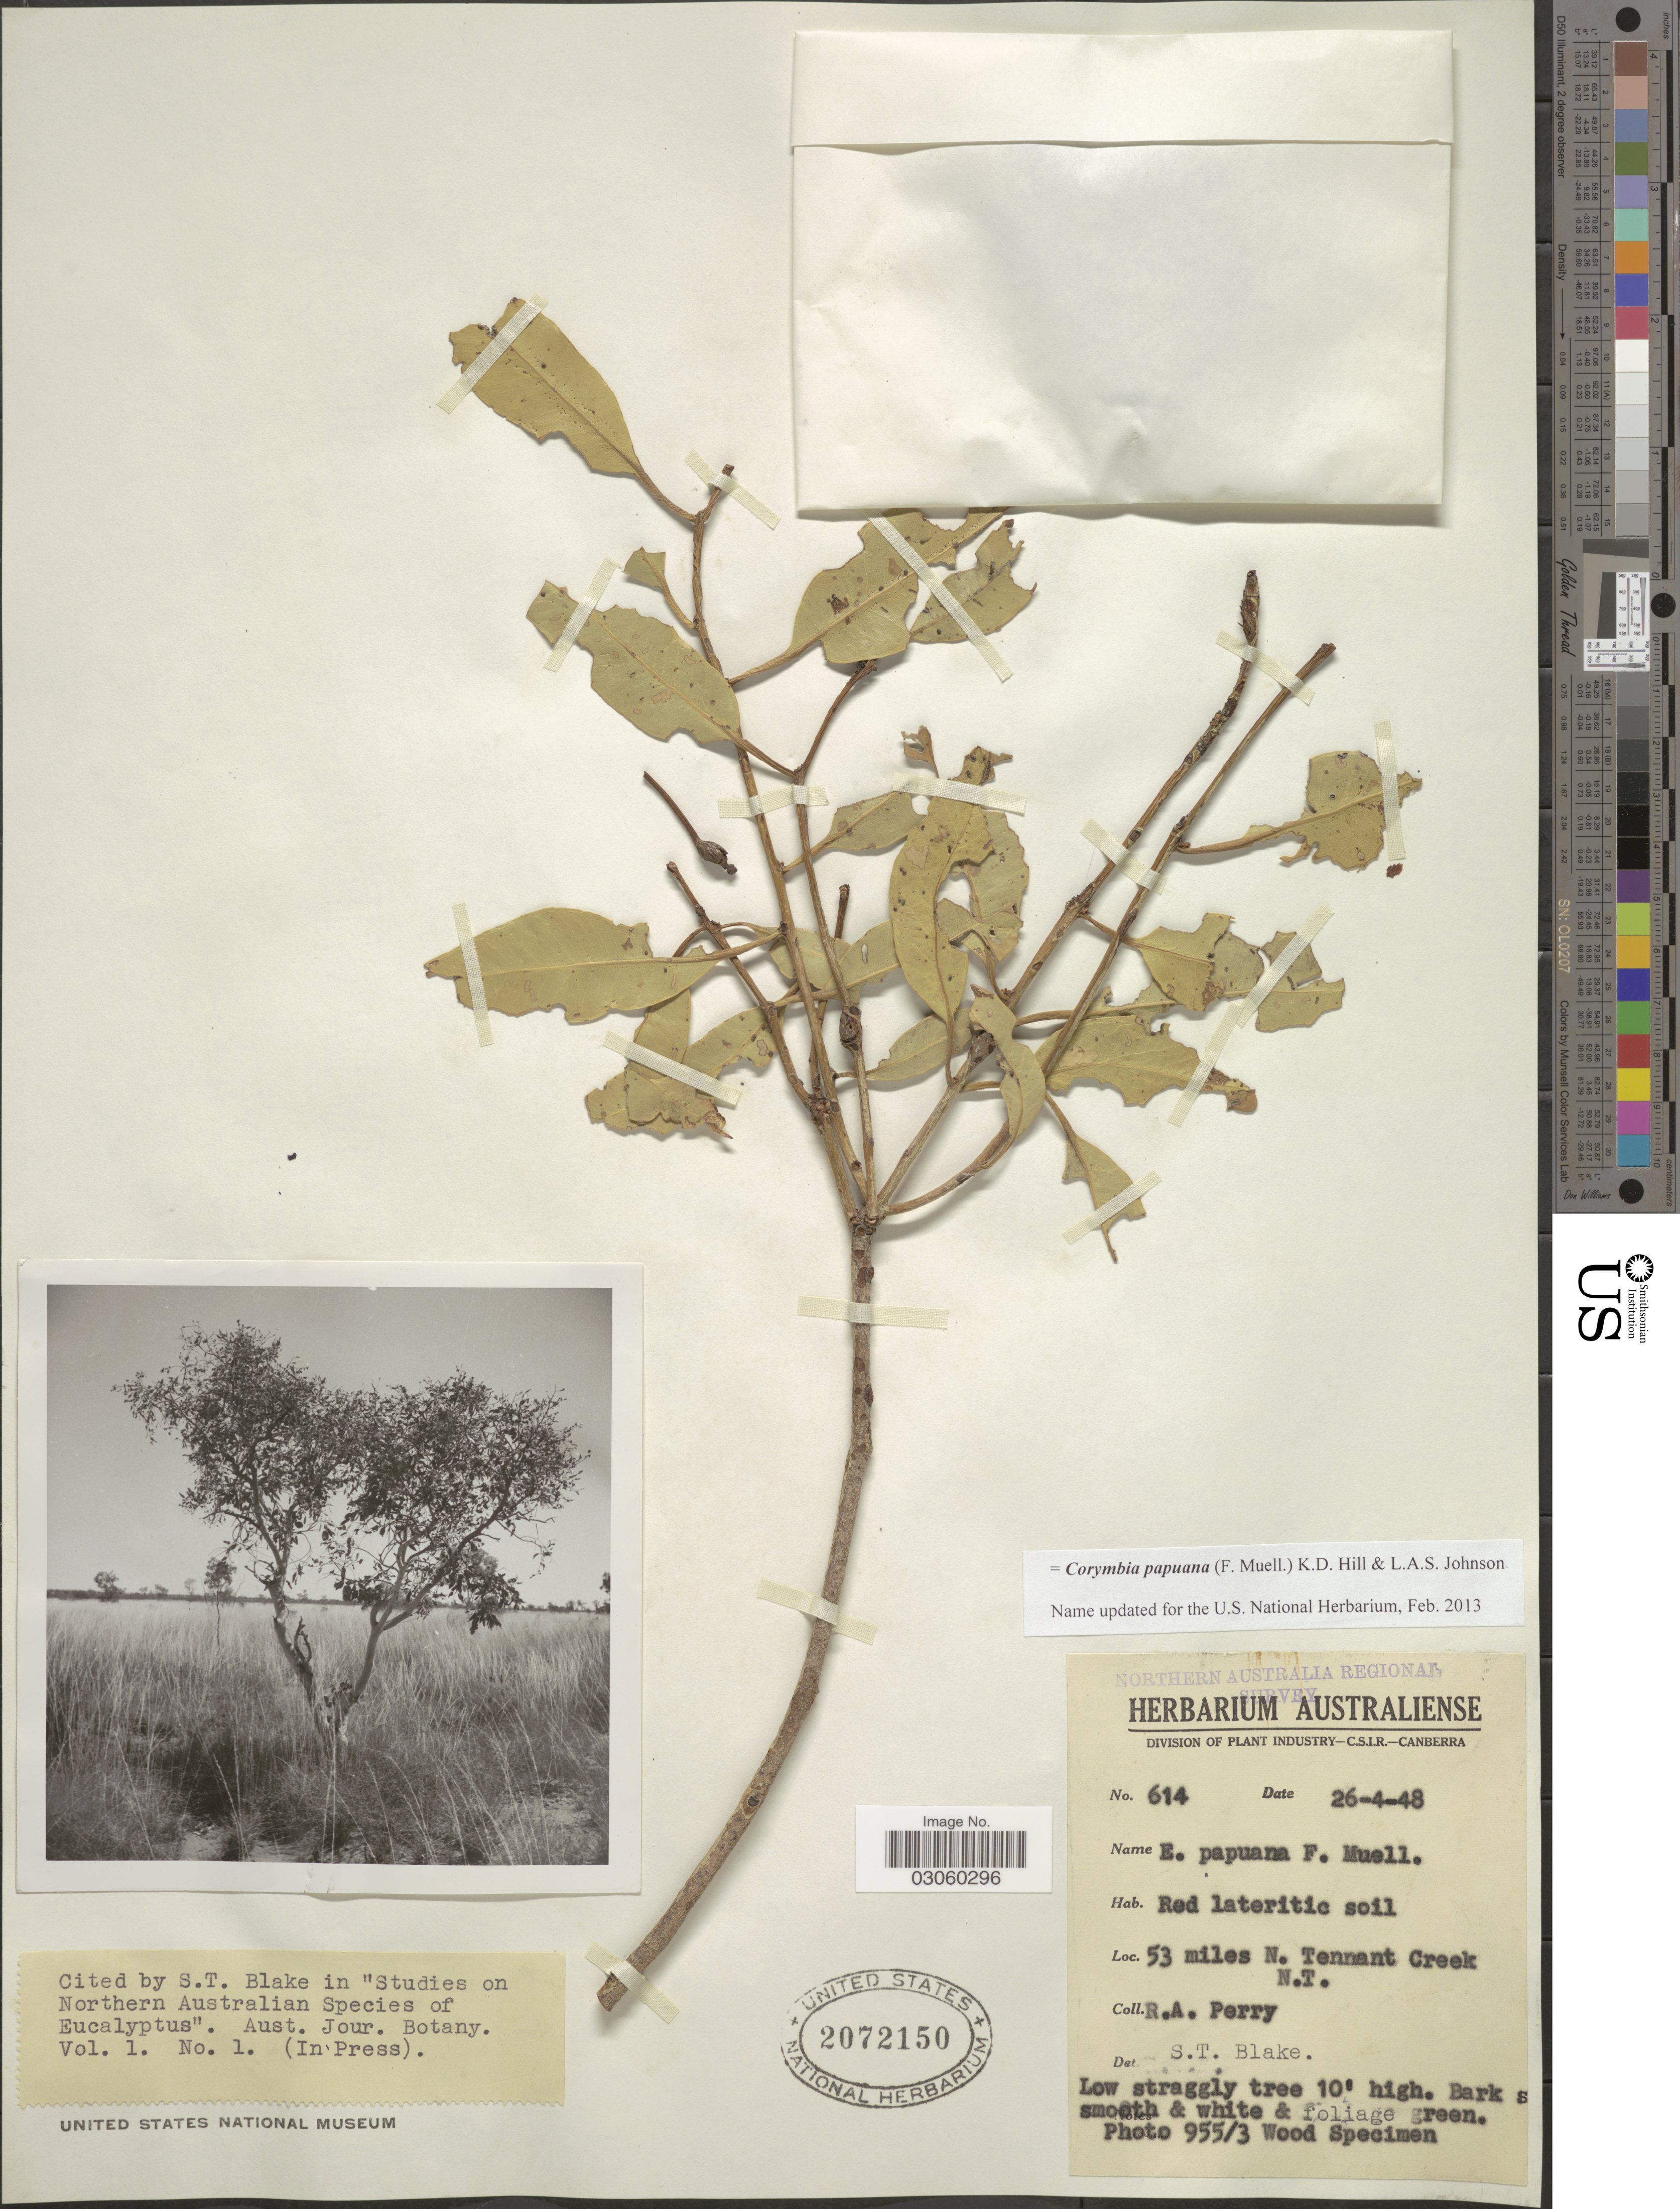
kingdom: Plantae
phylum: Tracheophyta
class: Magnoliopsida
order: Myrtales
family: Myrtaceae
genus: Corymbia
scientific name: Corymbia papuana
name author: (F. Muell.) K.D. Hill & L.A.S. Johnson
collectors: Perry, R. A.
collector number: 614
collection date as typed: Transcribed d/m/y: 26/4/48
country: Australia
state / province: Northern Territory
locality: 53 miles N. Tennant Creek. N.T.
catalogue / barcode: US 2072150